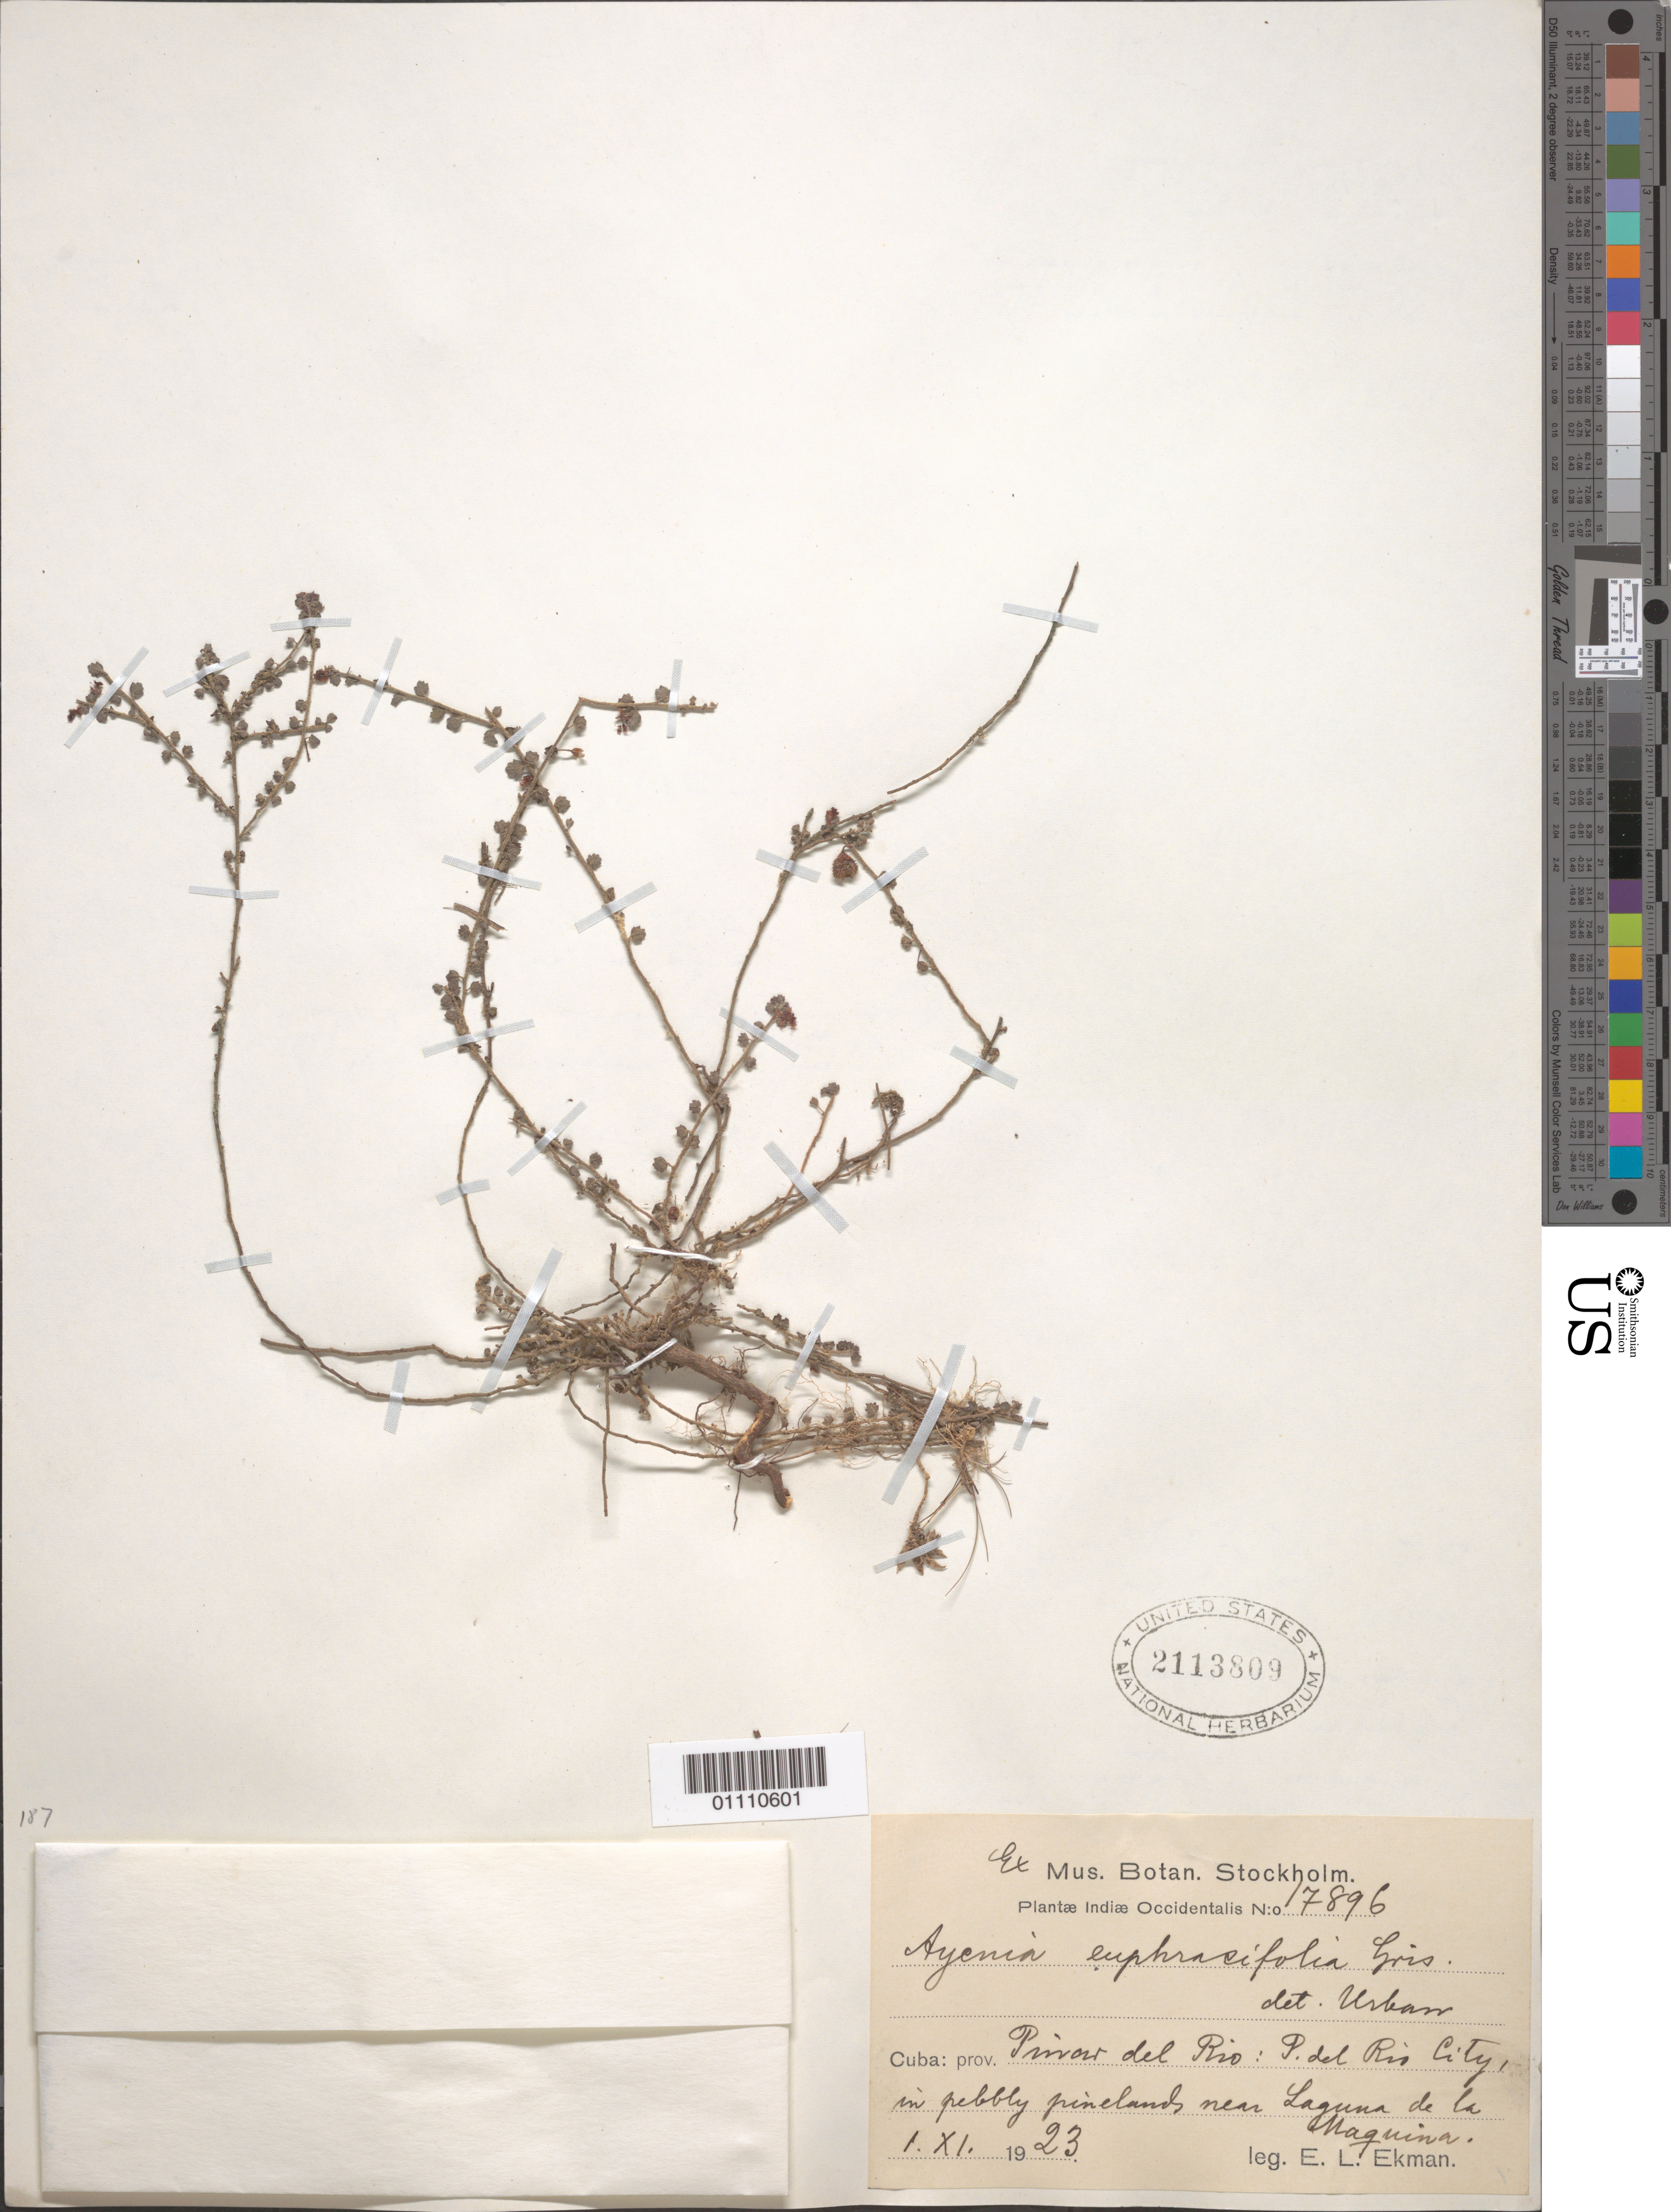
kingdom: Plantae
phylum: Tracheophyta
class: Magnoliopsida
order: Malvales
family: Malvaceae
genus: Ayenia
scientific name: Ayenia euphrasiifolia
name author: Griseb.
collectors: E. L. Ekman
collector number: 17896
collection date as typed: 01 Nov 1923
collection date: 1923-11-01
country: Cuba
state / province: Pinar del Rio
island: Cuba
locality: Pinar del Rio: P del Rio Ciry, in pebbly pinelands near Laguna de la Maquina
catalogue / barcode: US 2113809